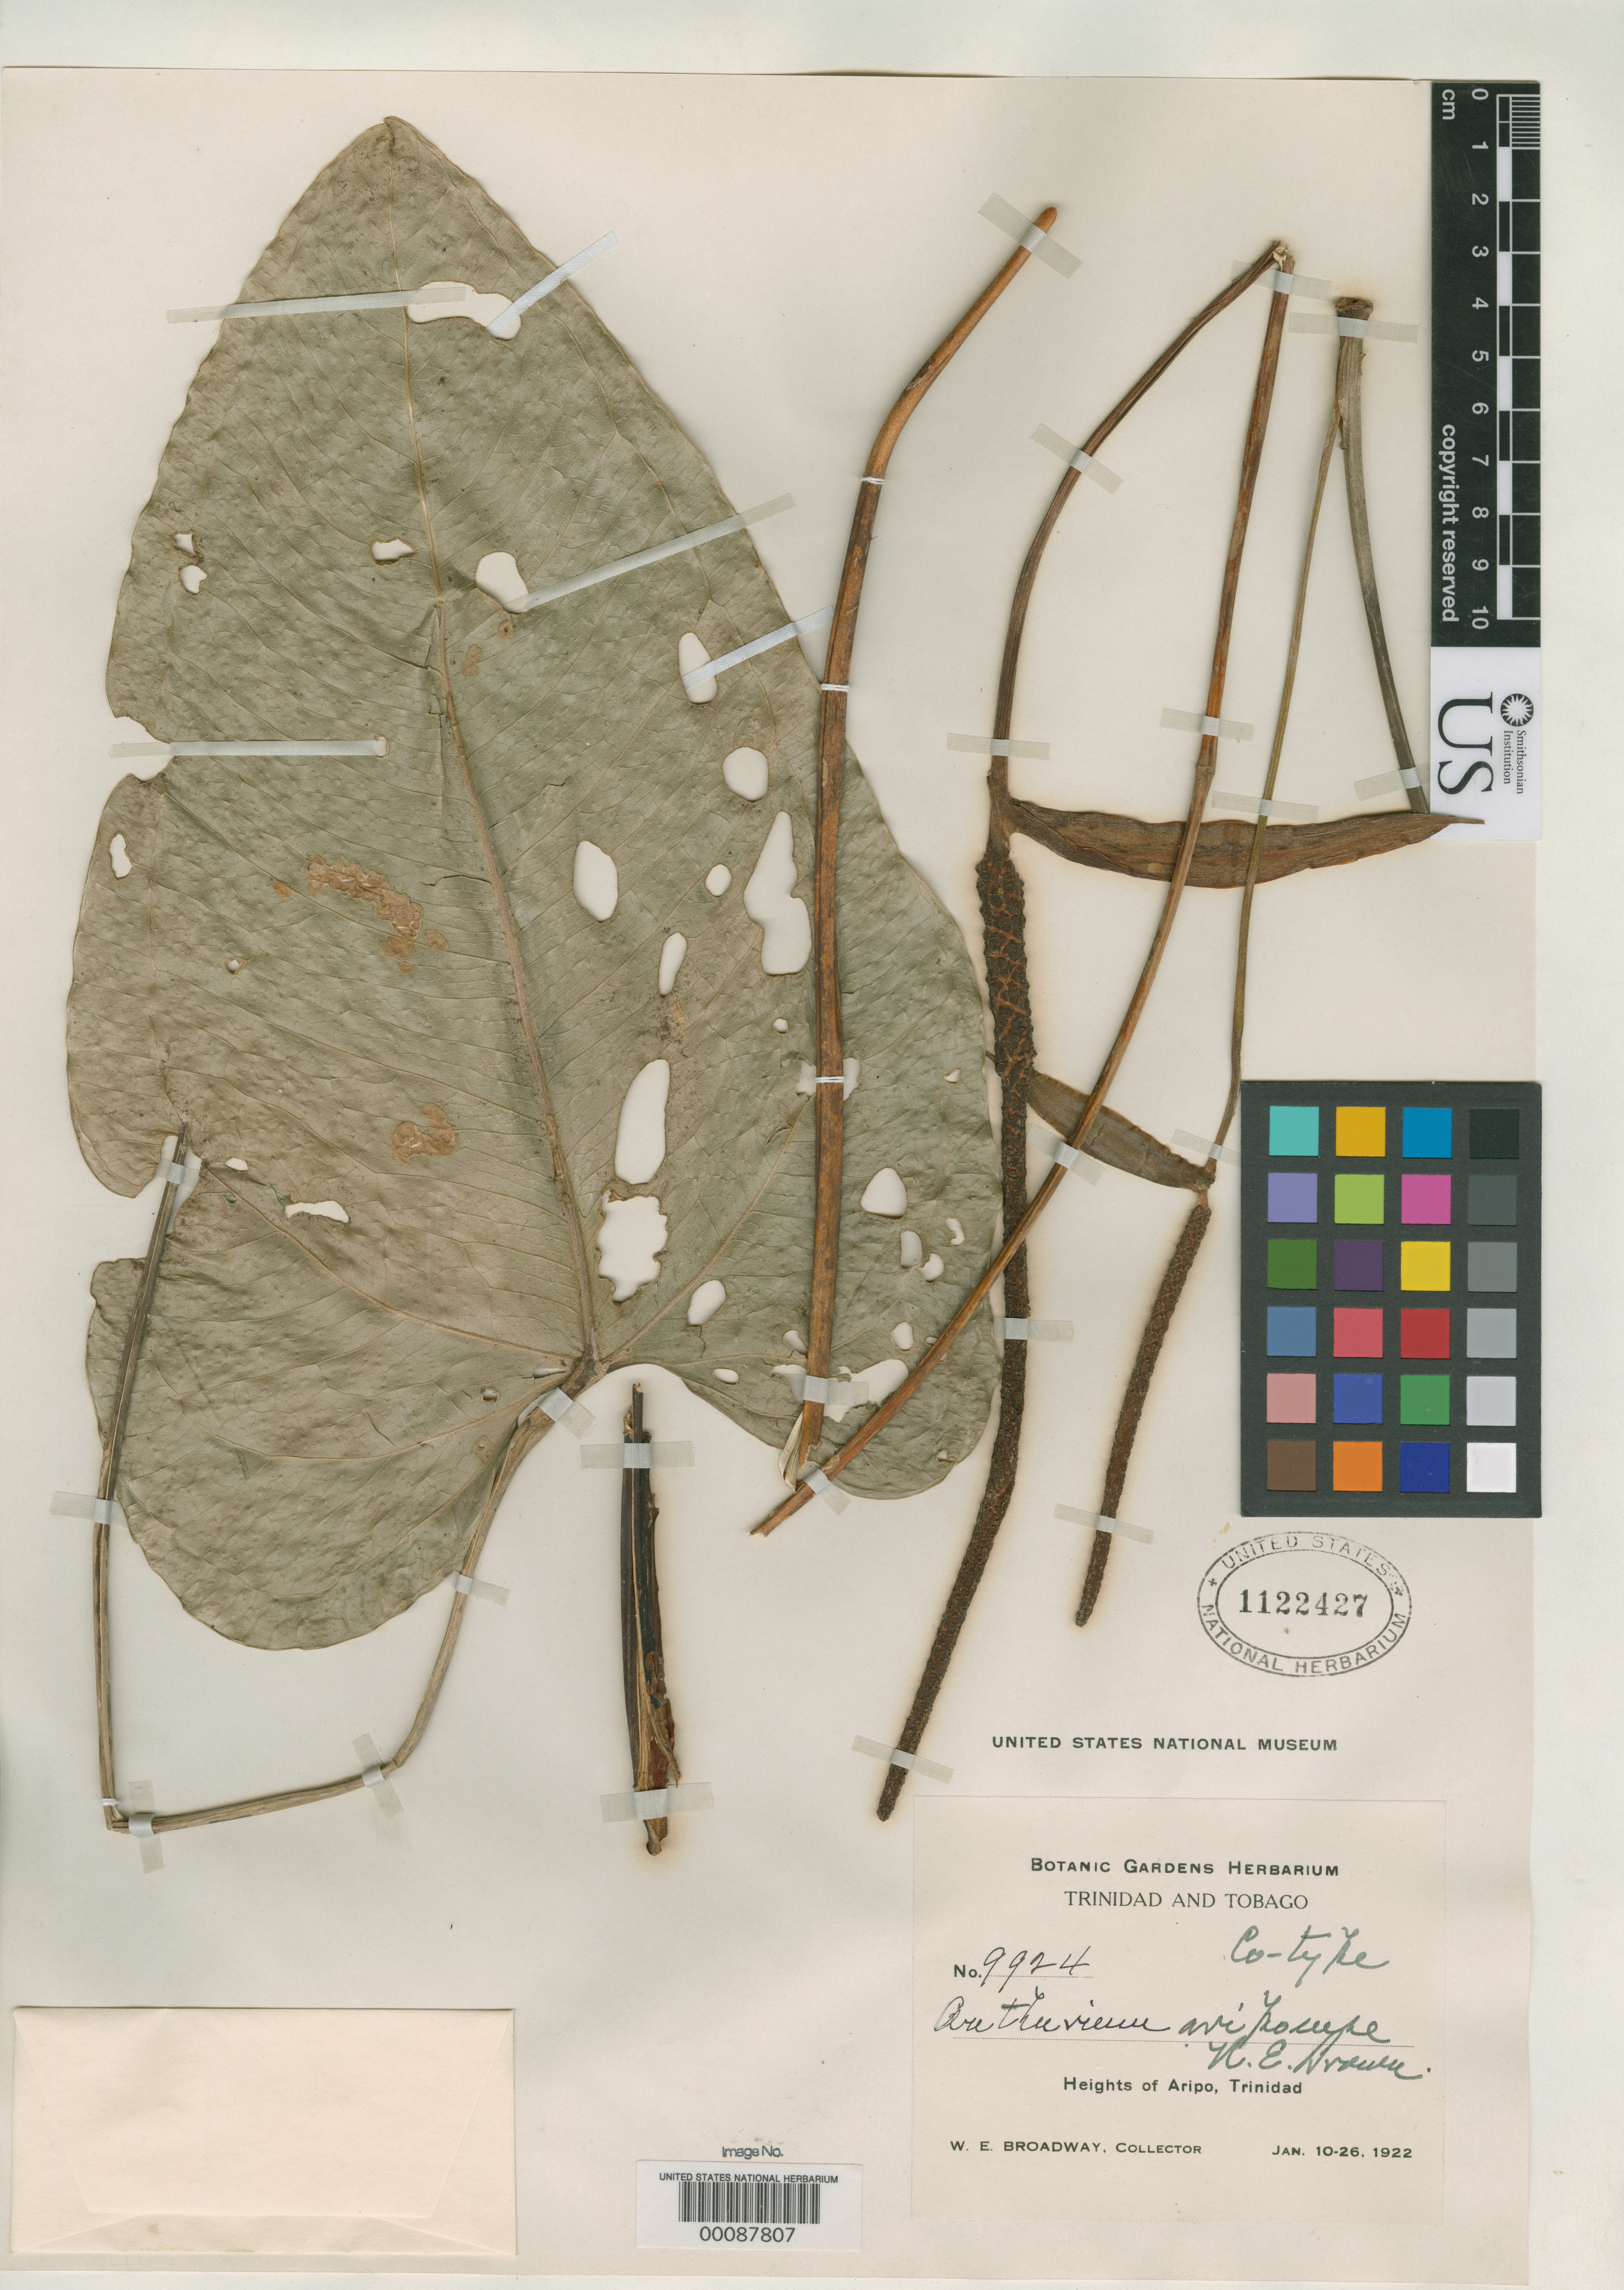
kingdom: Plantae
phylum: Tracheophyta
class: Liliopsida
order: Alismatales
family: Araceae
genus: Anthurium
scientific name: Anthurium aripoense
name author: N.E. Br.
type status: Isotype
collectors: W. E. Broadway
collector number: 9924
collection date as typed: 10 Jan 1922 to 26 Jan 1922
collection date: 1922-01-10/1922-01-26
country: Trinidad and Tobago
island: Trinidad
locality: Aripo.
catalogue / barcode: US 1122427